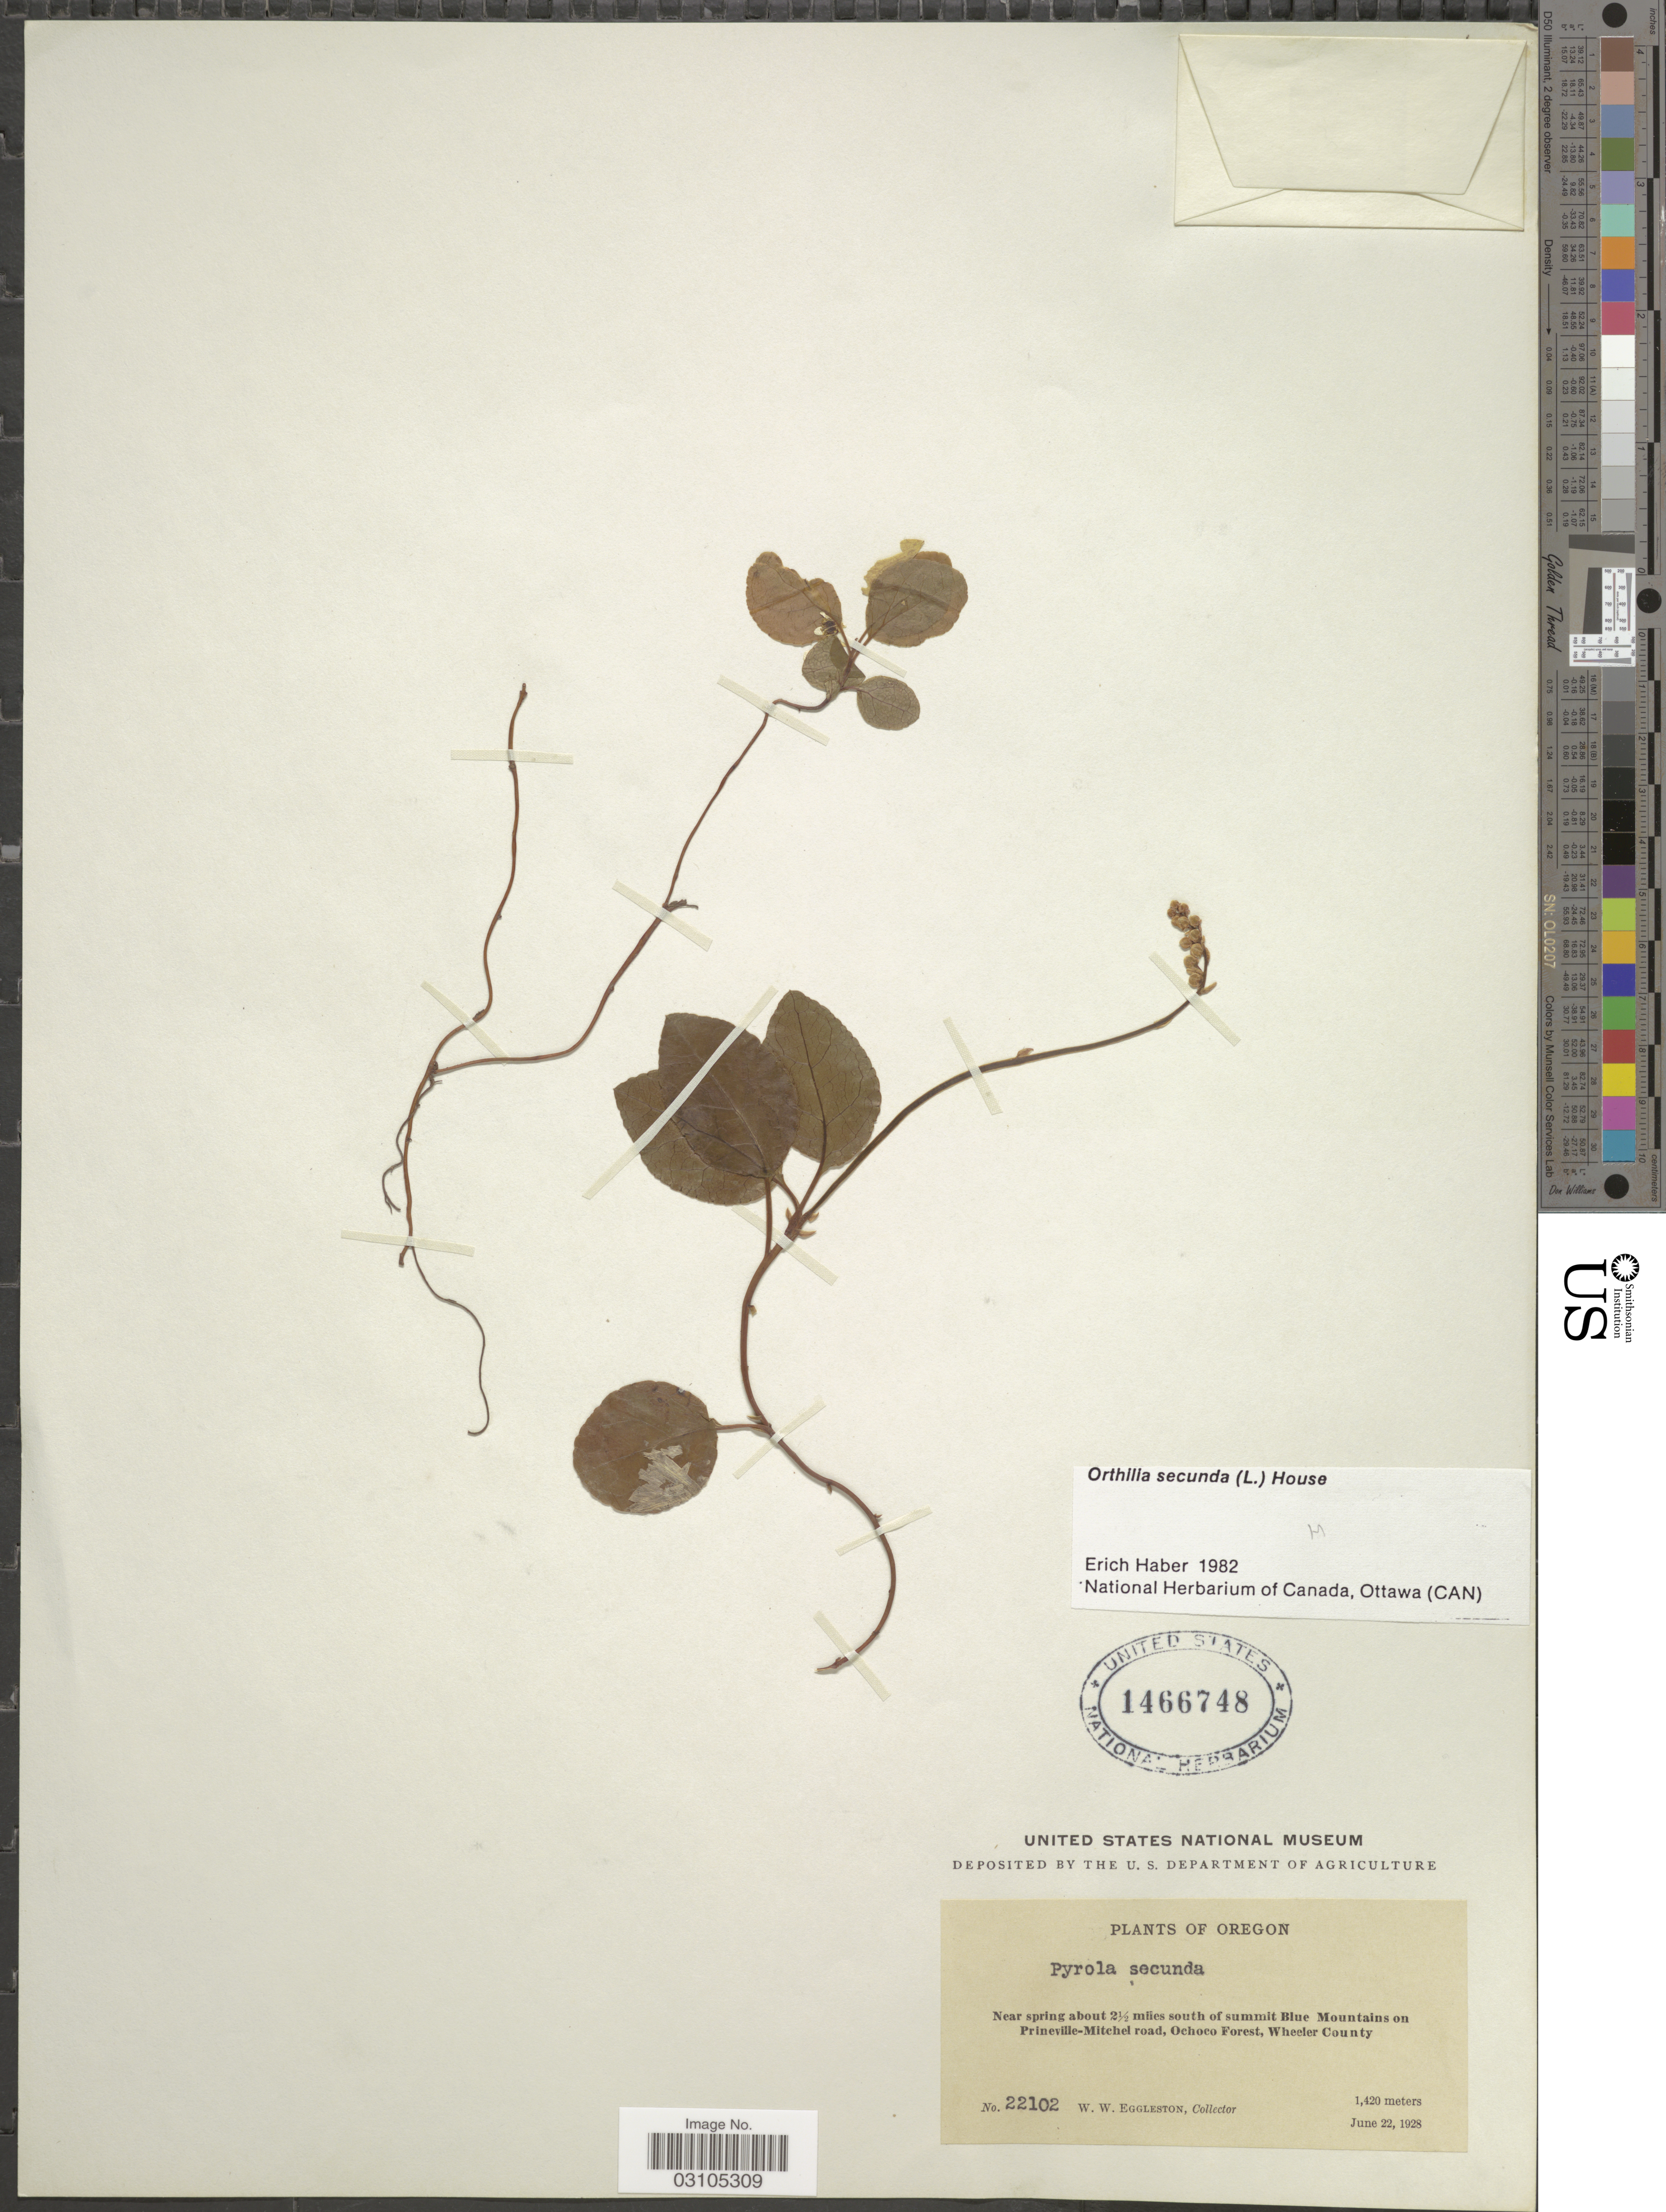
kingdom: Plantae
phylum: Tracheophyta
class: Magnoliopsida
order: Ericales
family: Ericaceae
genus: Orthilia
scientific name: Orthilia secunda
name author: (L.) House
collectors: W. W. Eggleston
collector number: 22102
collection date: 1928-06-22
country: United States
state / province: Oregon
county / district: Wheeler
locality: Near spring about 2½ miles south of summit Blue Mountains on Prineville-Mitchel road, Ochoco Forest, Wheeler County.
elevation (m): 1420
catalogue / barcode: US 1466748